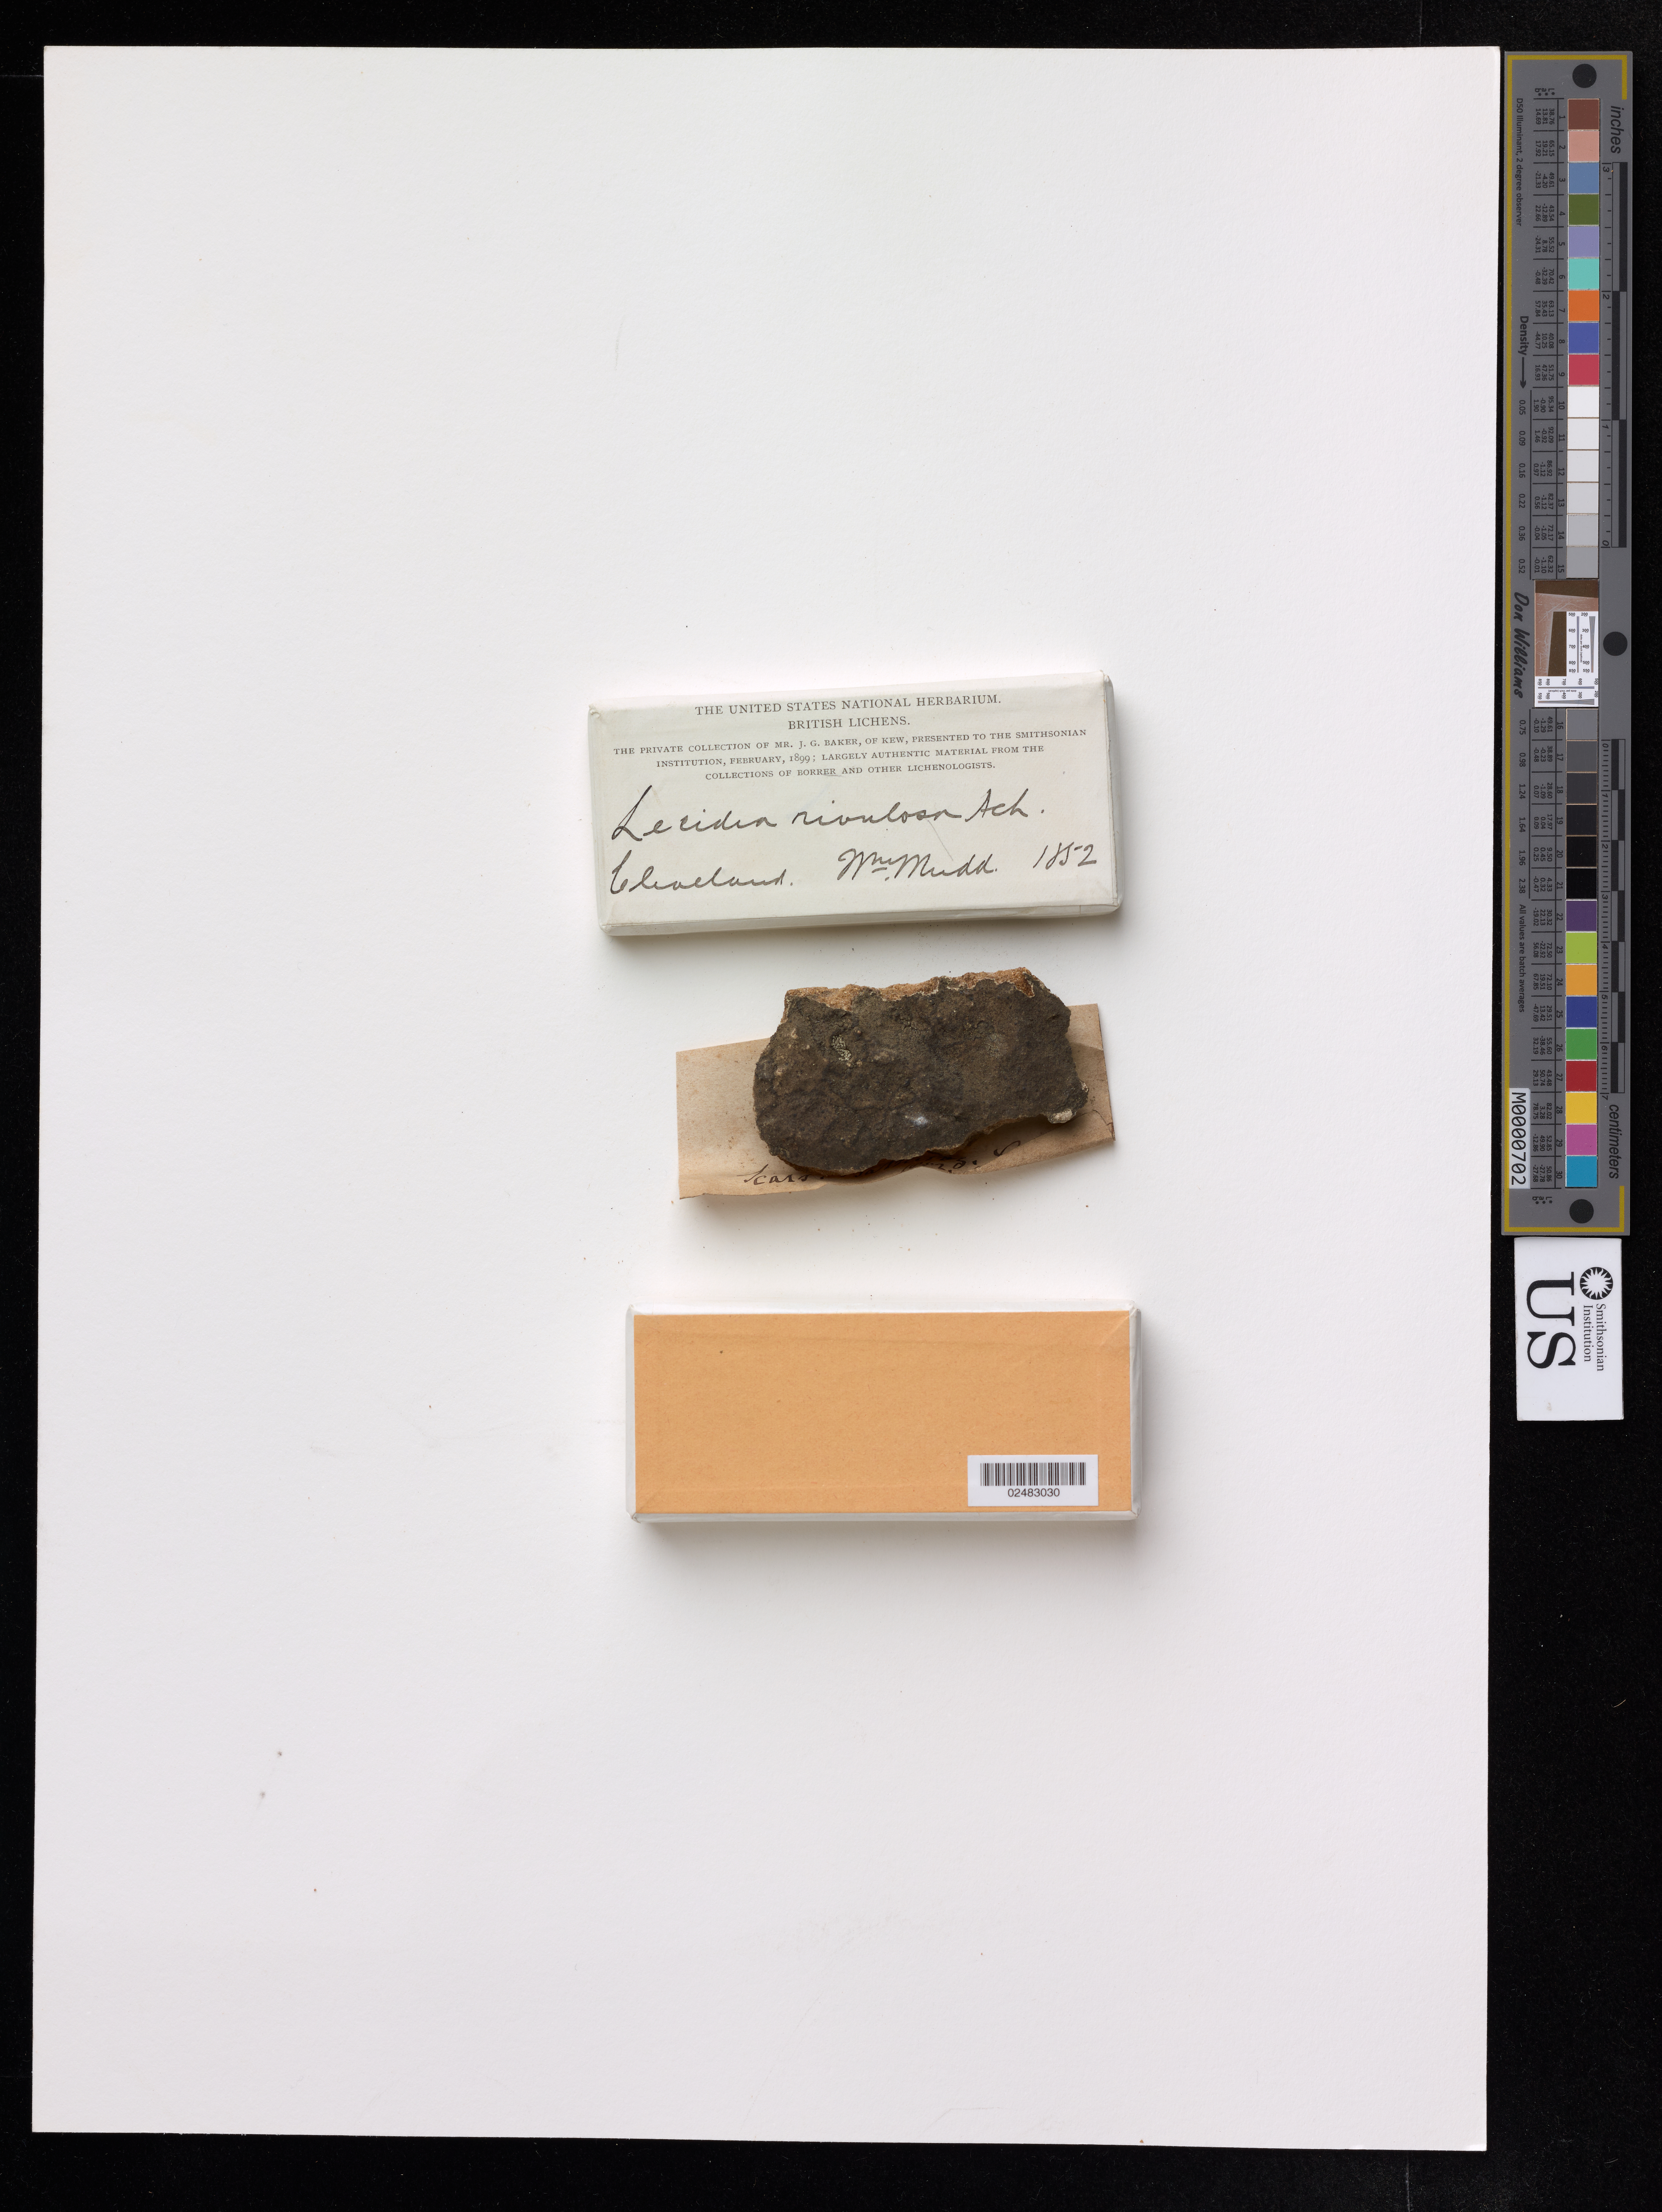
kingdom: Fungi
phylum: Ascomycota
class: Lecanoromycetes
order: Lecideales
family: Lecideaceae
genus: Lecidea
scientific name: Lecidea rivulosa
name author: Ach.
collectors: W. Mudd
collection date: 1852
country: United Kingdom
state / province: England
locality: British. Cleveland.